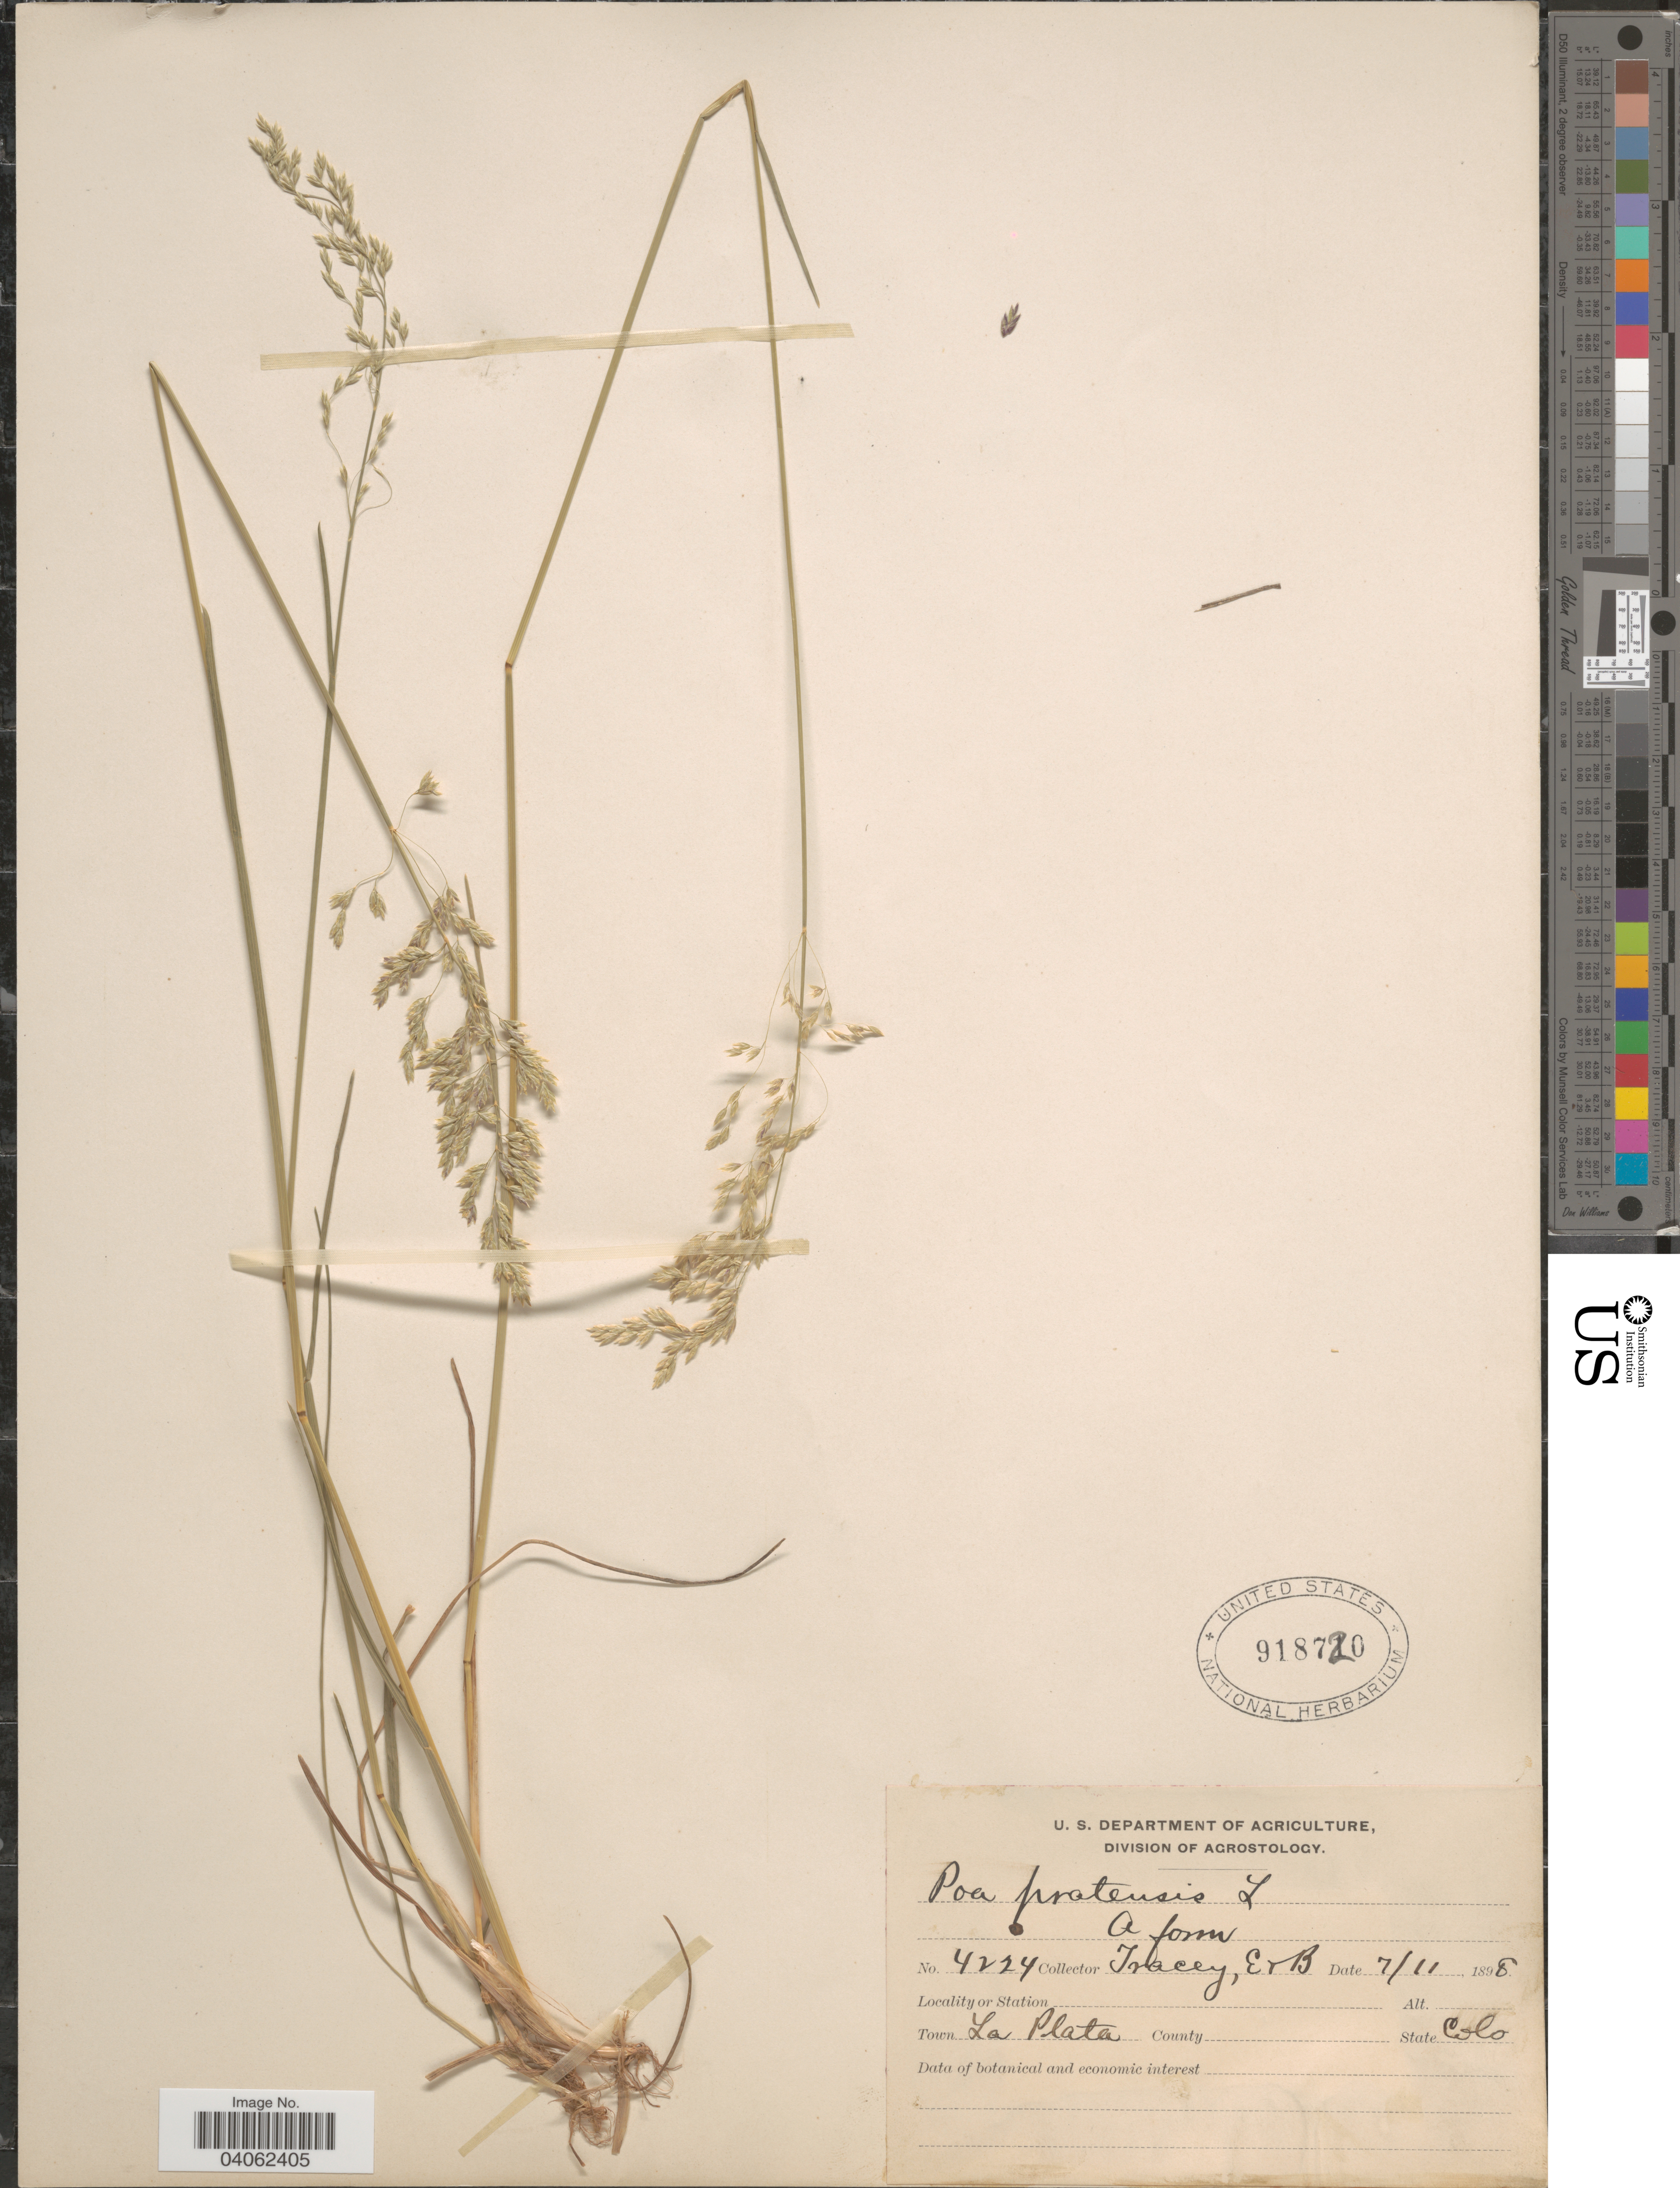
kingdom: Plantae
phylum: Tracheophyta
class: Liliopsida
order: Poales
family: Poaceae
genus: Poa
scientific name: Poa pratensis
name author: L.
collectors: E. Tracey & B. Tracey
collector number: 4224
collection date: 1898-07-11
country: United States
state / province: Colorado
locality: Town La Plata.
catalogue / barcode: US 918720